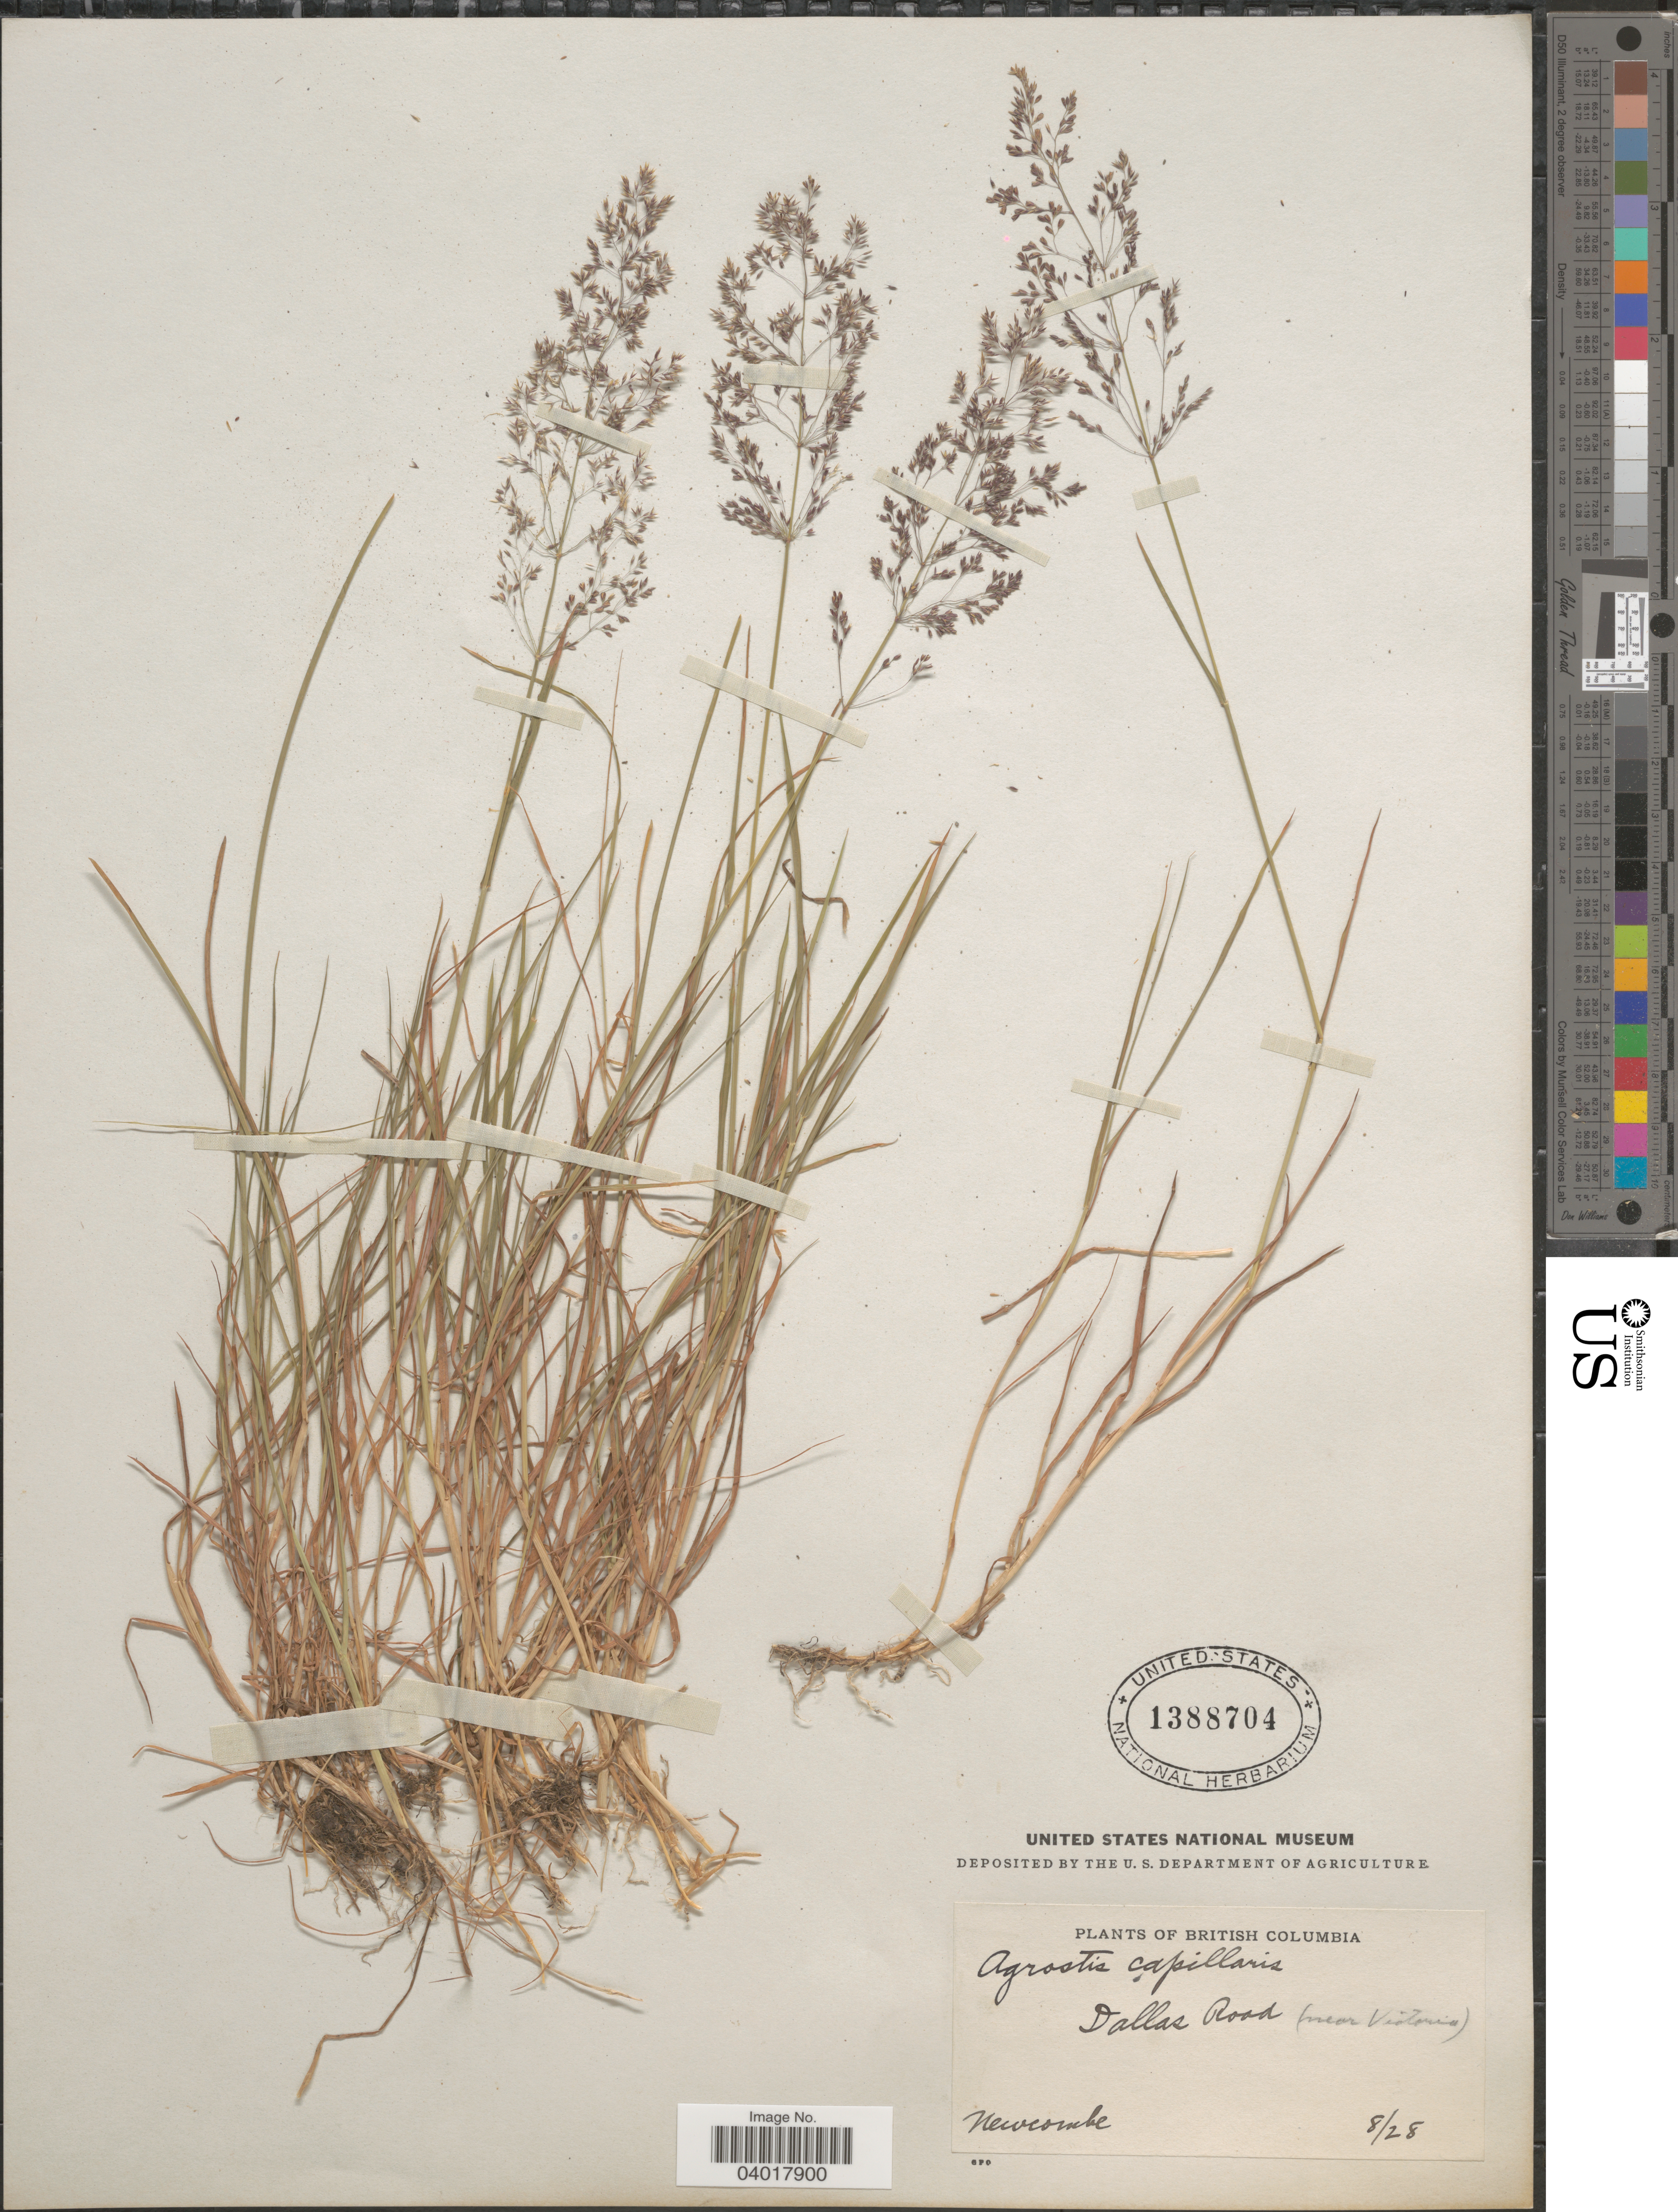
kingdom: Plantae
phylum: Tracheophyta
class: Liliopsida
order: Poales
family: Poaceae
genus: Agrostis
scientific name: Agrostis capillaris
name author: L.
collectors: Newcombe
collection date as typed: Transcribed d/m/y: /8/28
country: Canada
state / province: British Columbia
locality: Dallas Road (near Victoria).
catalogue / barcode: US 1388704